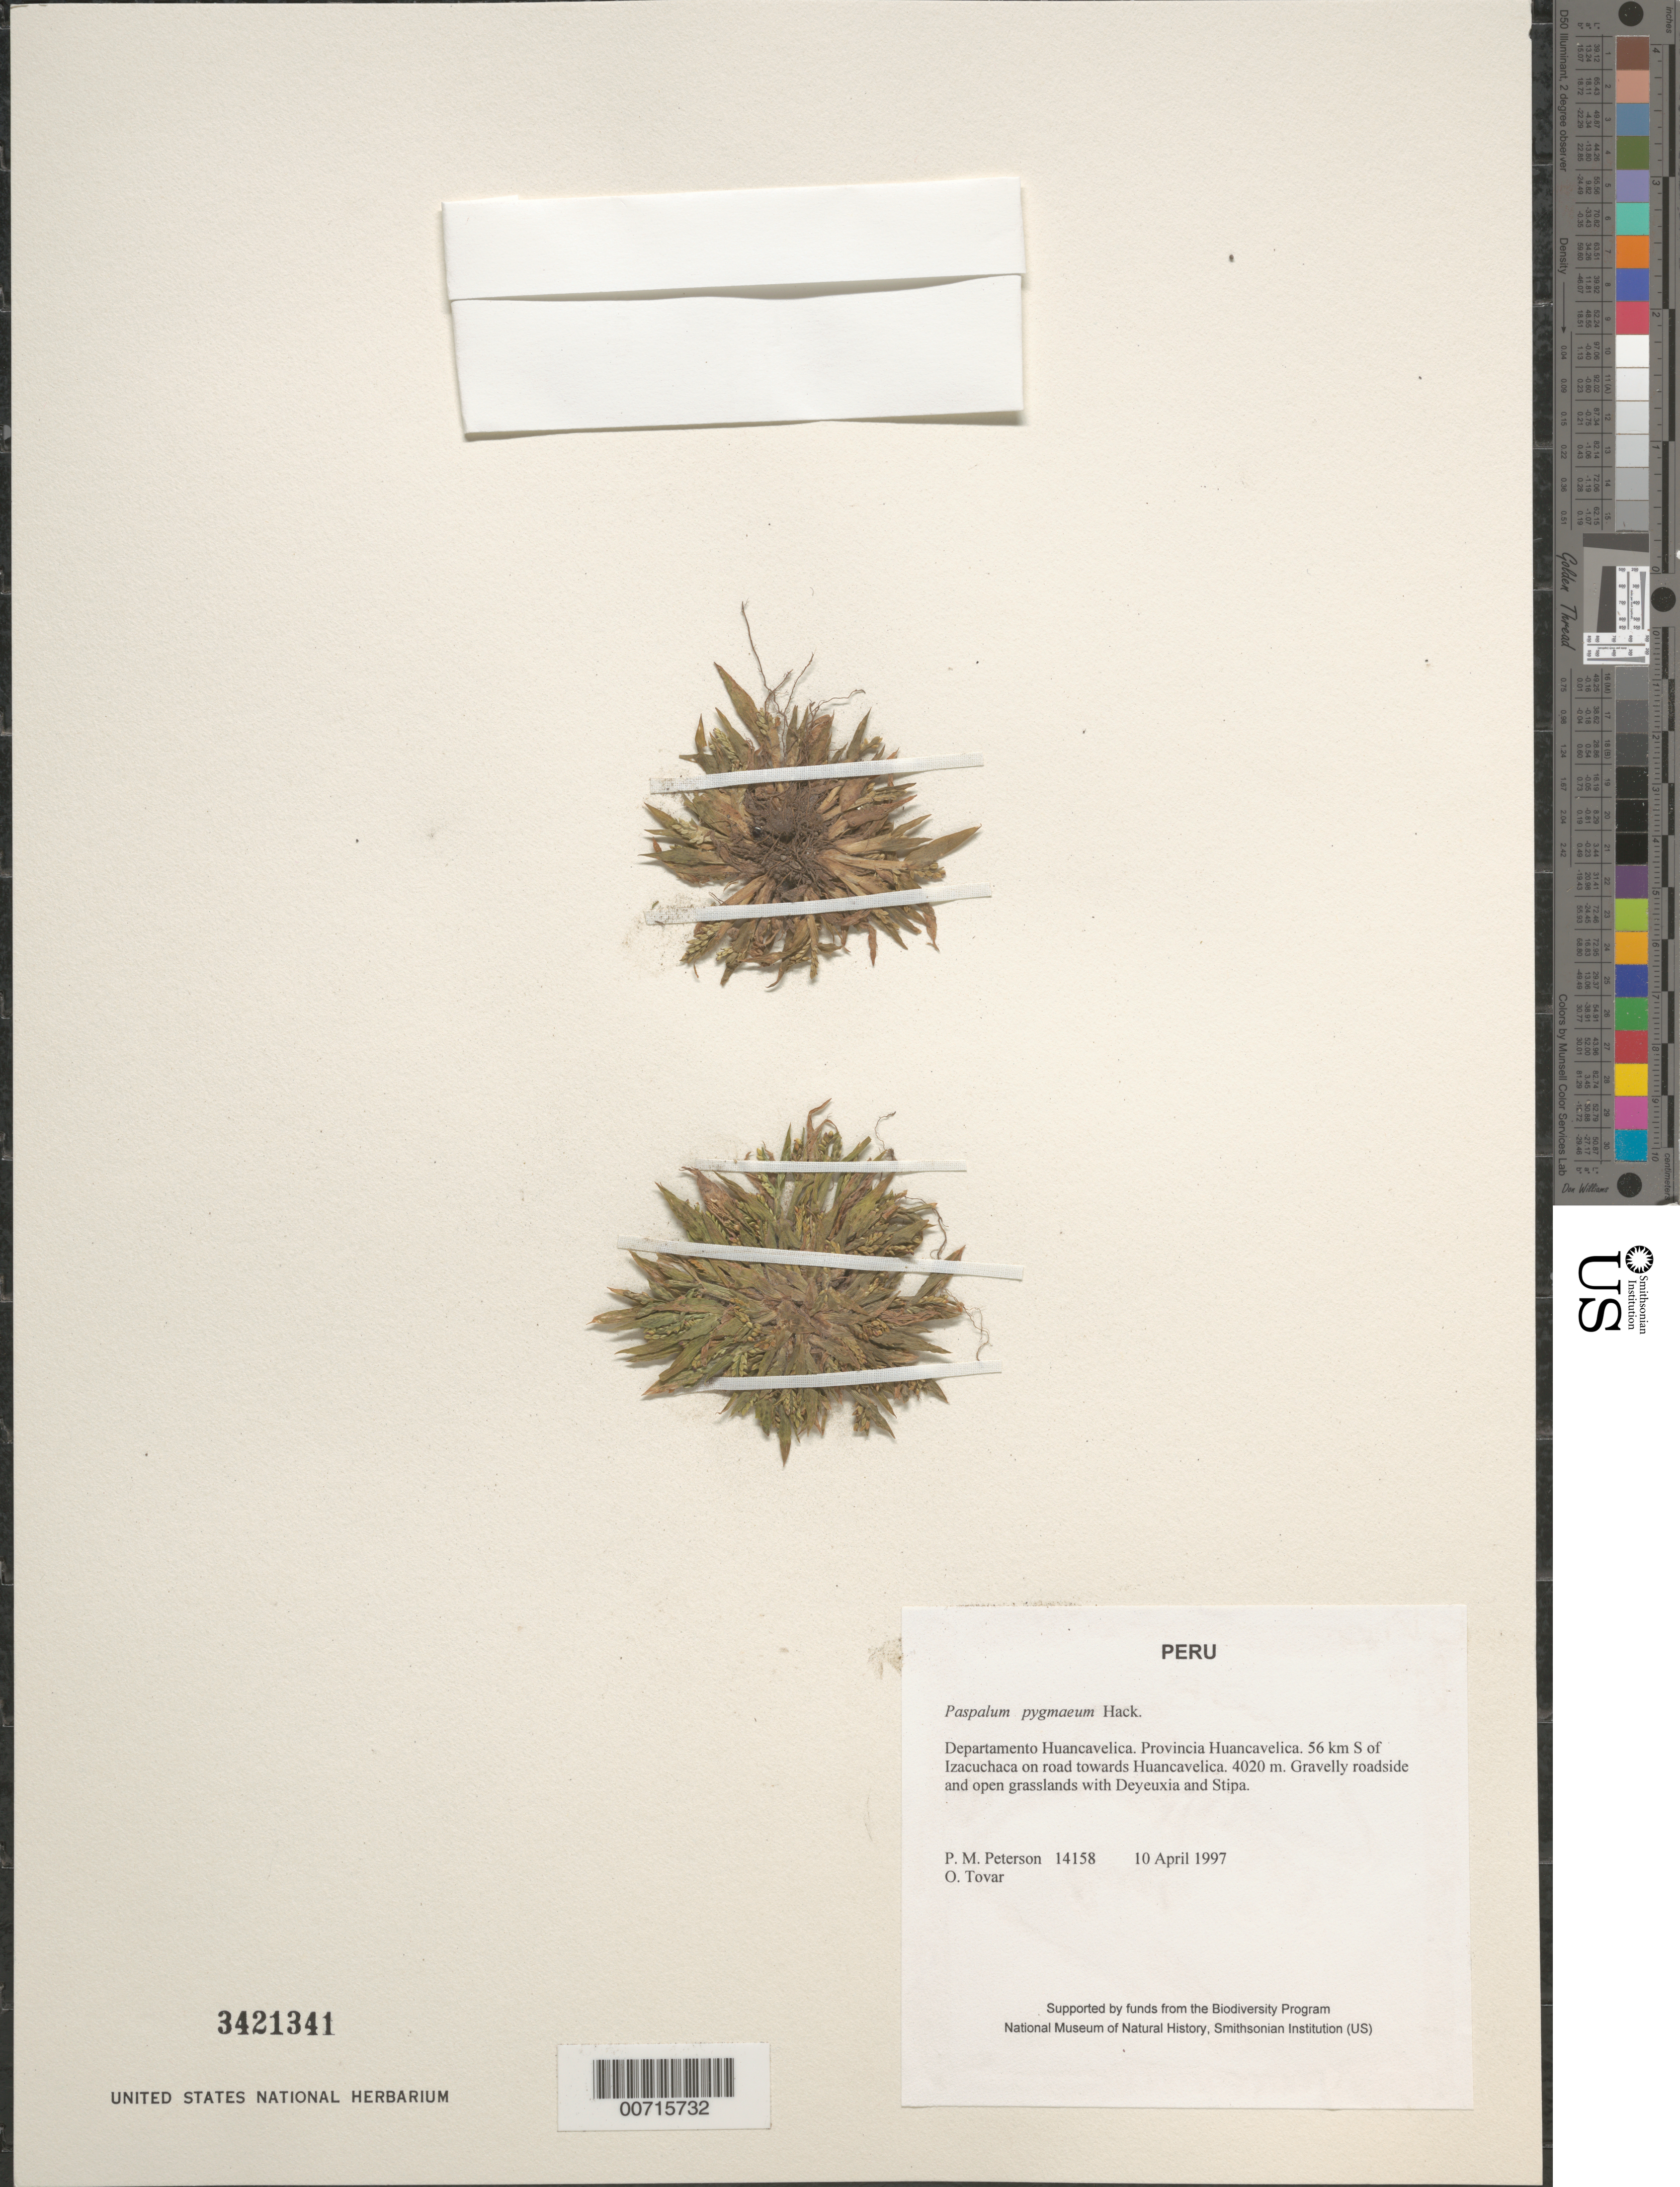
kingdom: Plantae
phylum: Tracheophyta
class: Liliopsida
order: Poales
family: Poaceae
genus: Paspalum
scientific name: Paspalum pygmaeum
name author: Hack.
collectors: P. M. Peterson & Ó. Tovar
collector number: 14158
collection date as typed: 10 Apr 1997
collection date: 1997-04-10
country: Peru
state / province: Huancavelica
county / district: Huancavelica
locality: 56 km S of Izacuchaca on road towards Huancavelica.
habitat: Gravelly roadside and open grasslands with Deyeuxia and Stipa.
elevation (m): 4020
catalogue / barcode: US 3421341